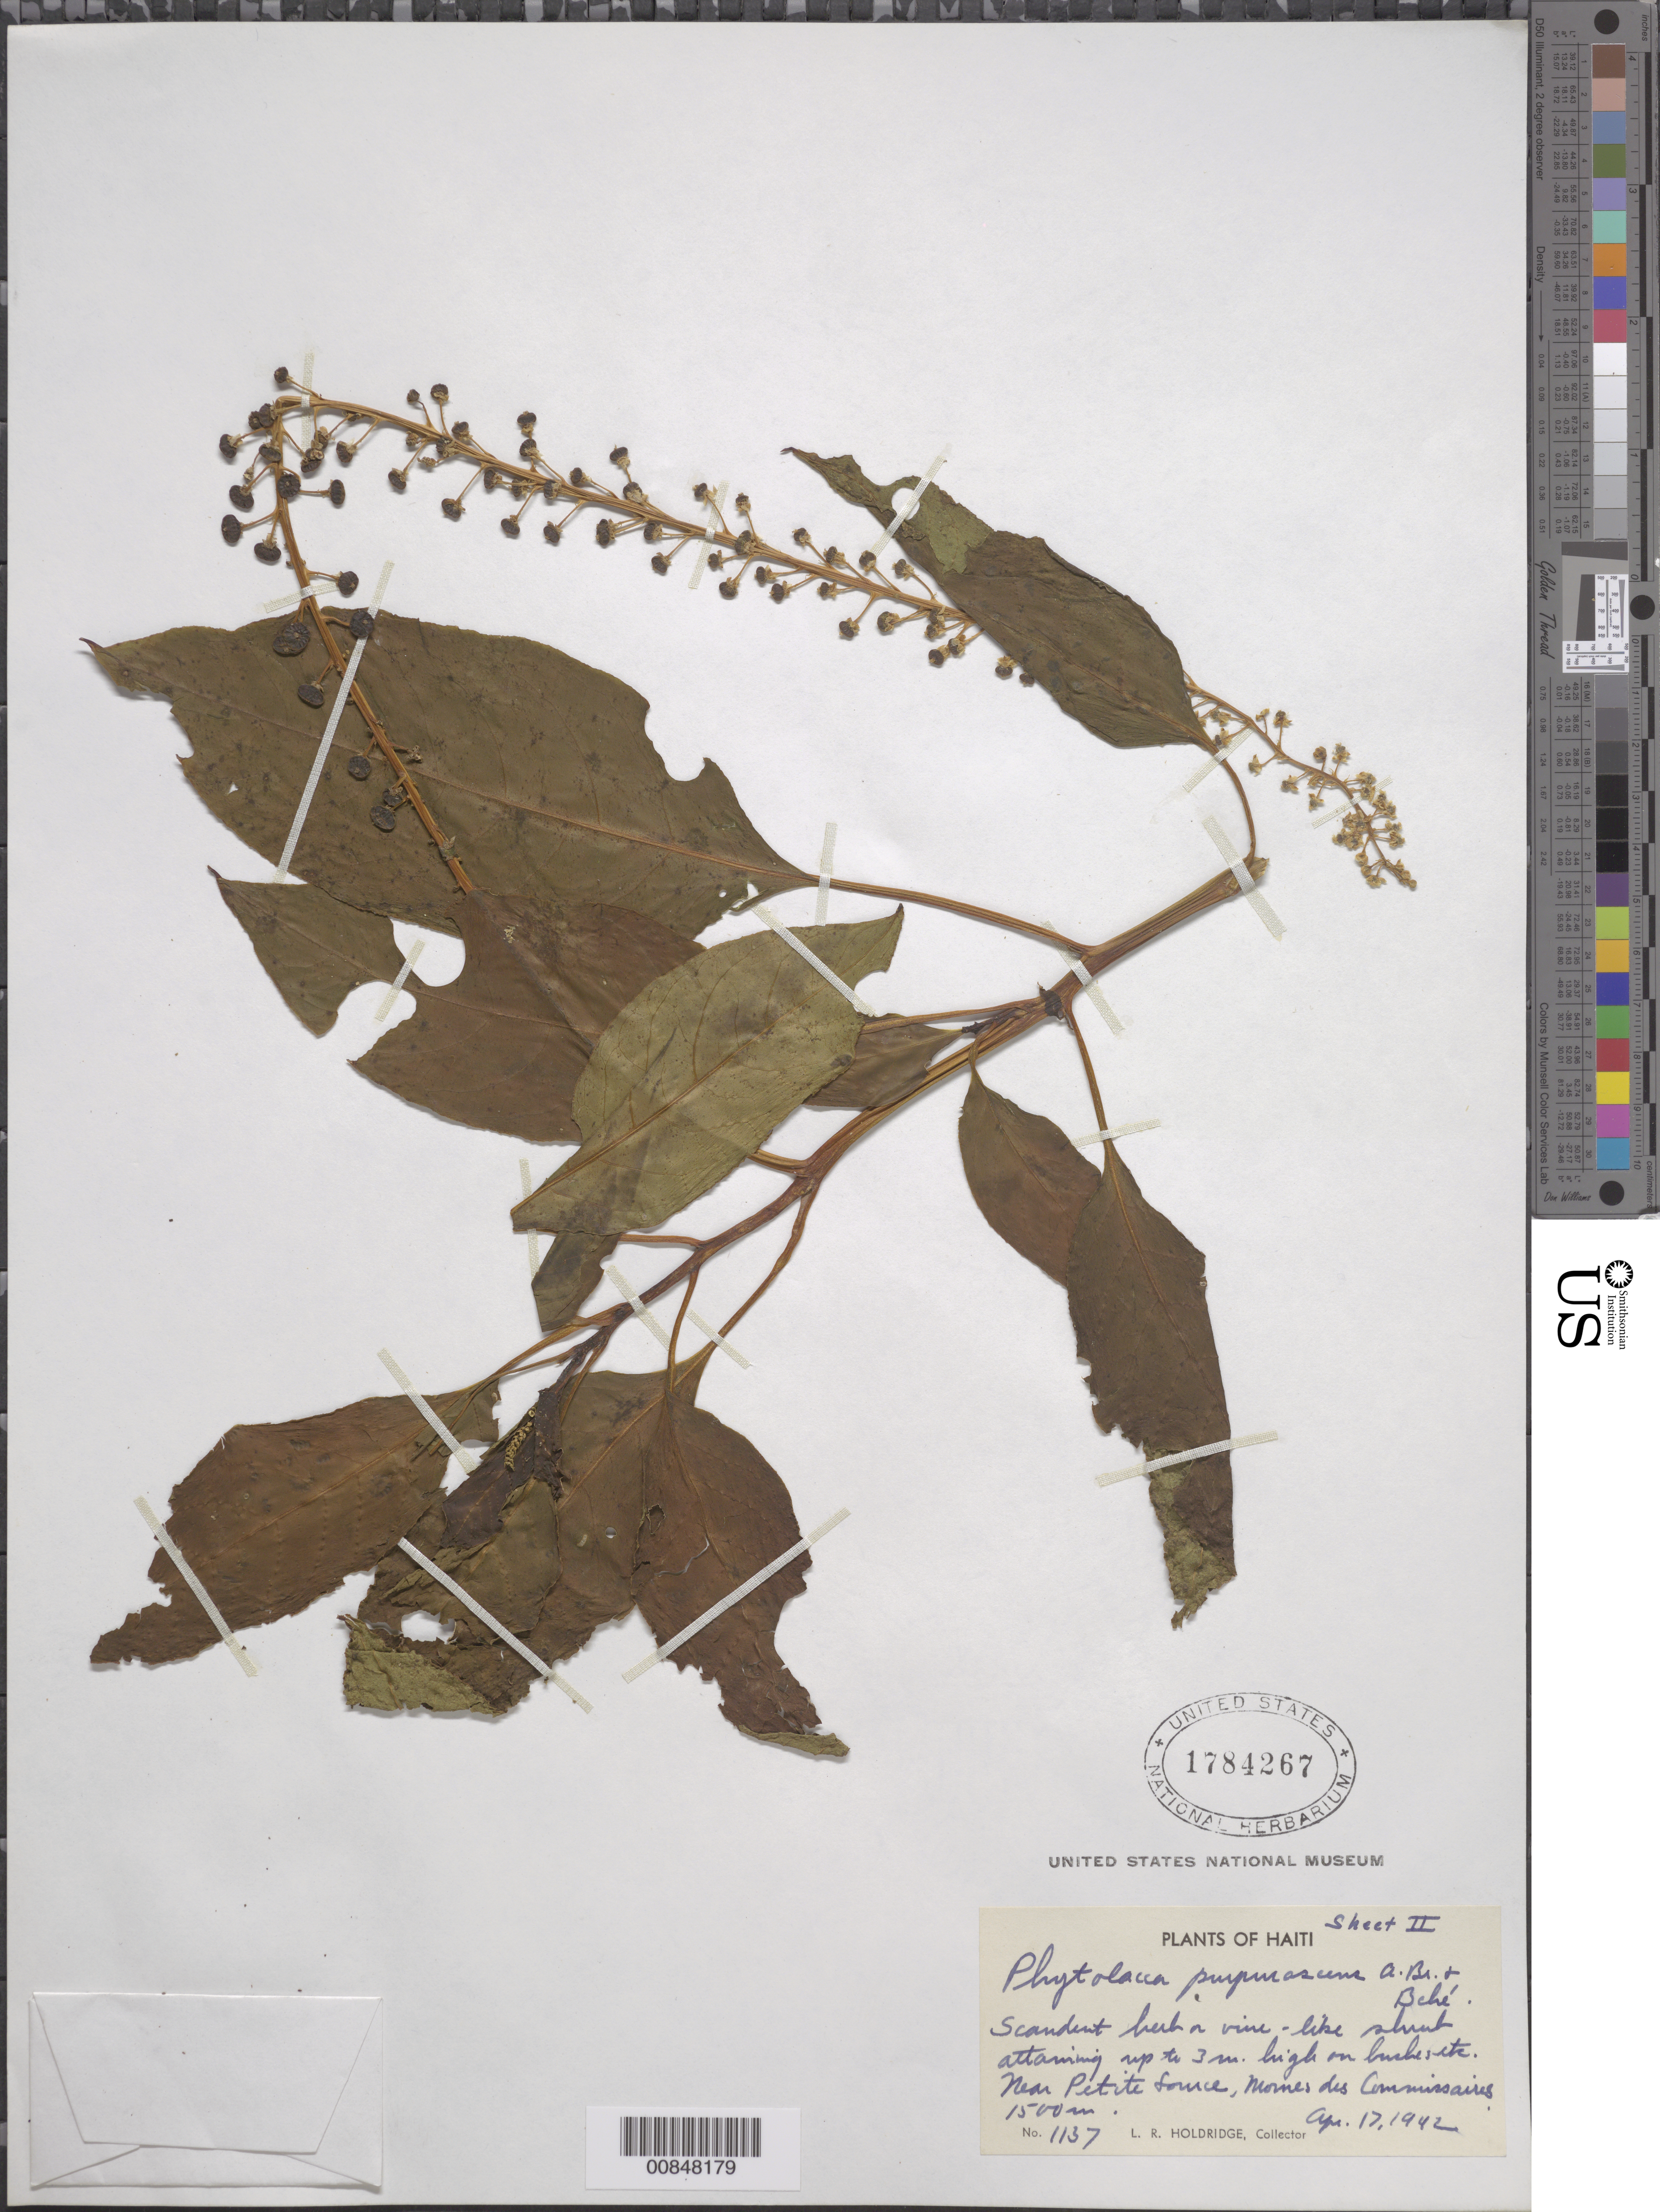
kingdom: Plantae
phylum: Tracheophyta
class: Magnoliopsida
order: Caryophyllales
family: Phytolaccaceae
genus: Phytolacca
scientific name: Phytolacca icosandra var. icosandra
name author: L.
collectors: L. Holdridge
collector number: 1137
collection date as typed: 17 Apr 1942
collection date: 1942-04-17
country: Haiti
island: Hispaniola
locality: Near Petite Source, Mornes des Commissaires.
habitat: On bushes, etc.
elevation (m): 1500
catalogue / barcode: US 1784267